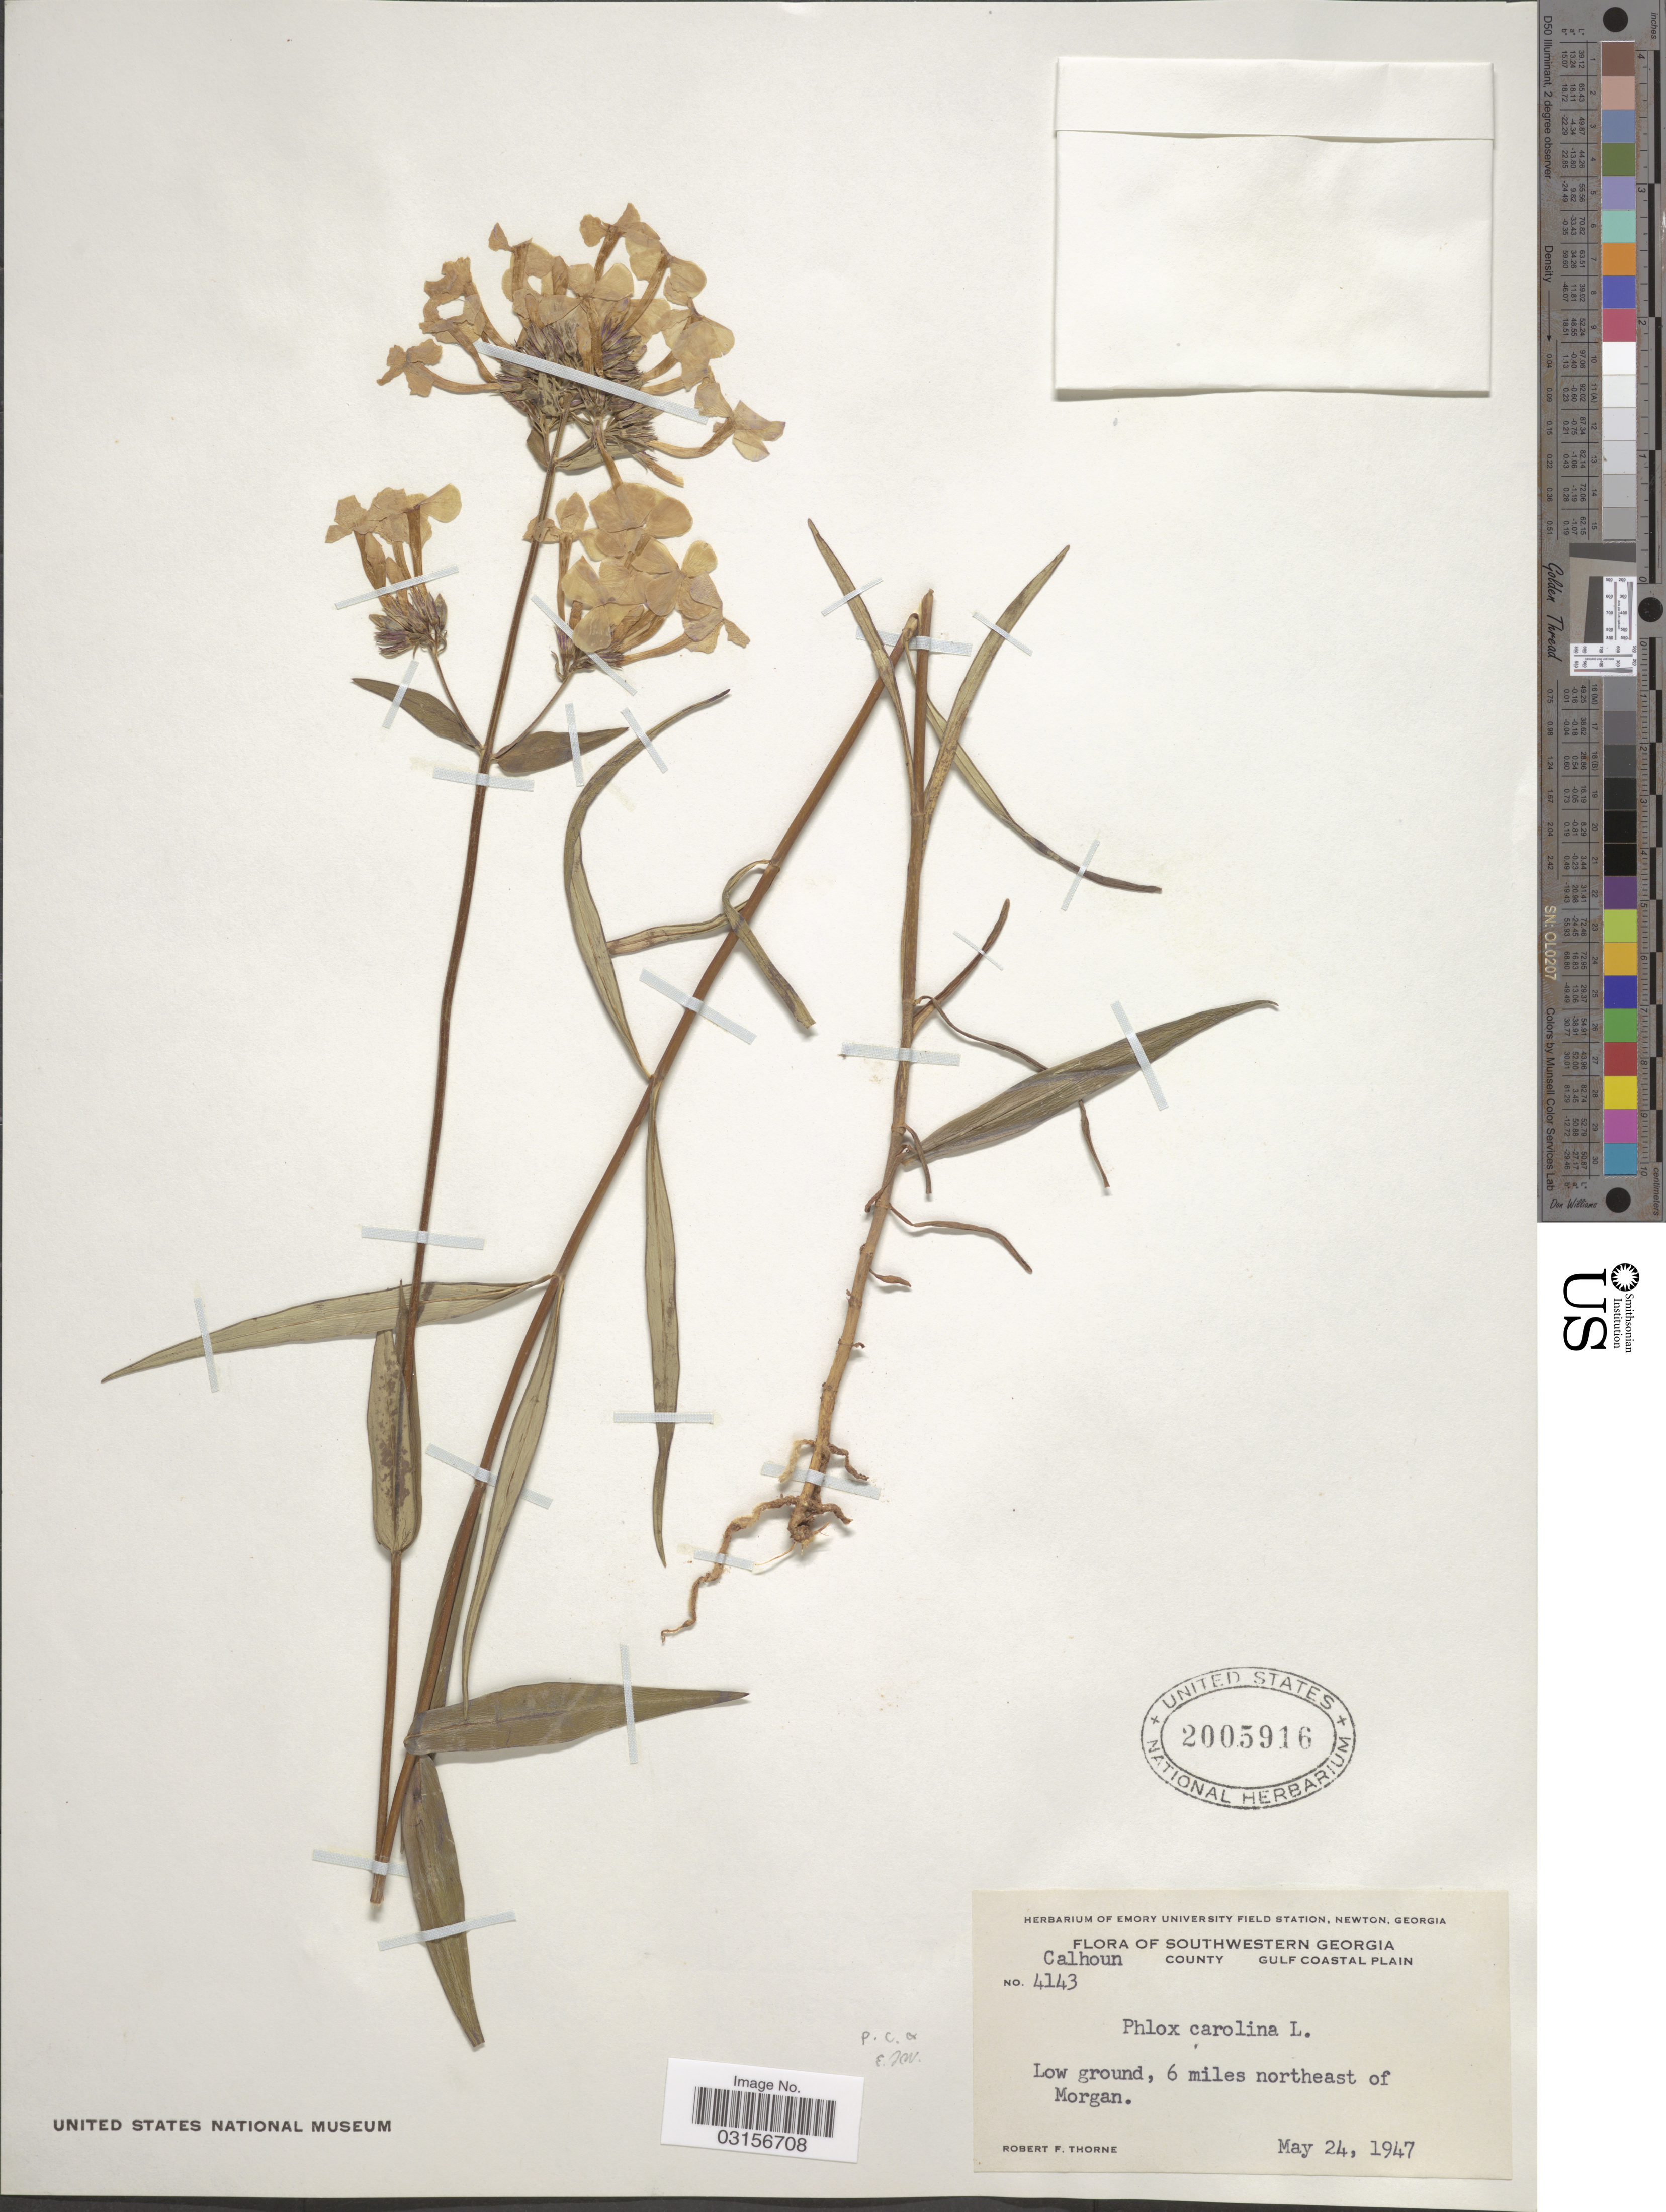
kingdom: Plantae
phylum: Tracheophyta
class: Magnoliopsida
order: Ericales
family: Polemoniaceae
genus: Phlox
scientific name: Phlox carolina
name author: L.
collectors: R. F. Thorne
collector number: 4143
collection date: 1947-05-24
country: United States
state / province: Georgia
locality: Southwestern Georgia, Calhoun County, Gulf Coastal Plain, Low ground, 6 miles northeast of Morgan.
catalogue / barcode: US 2005916